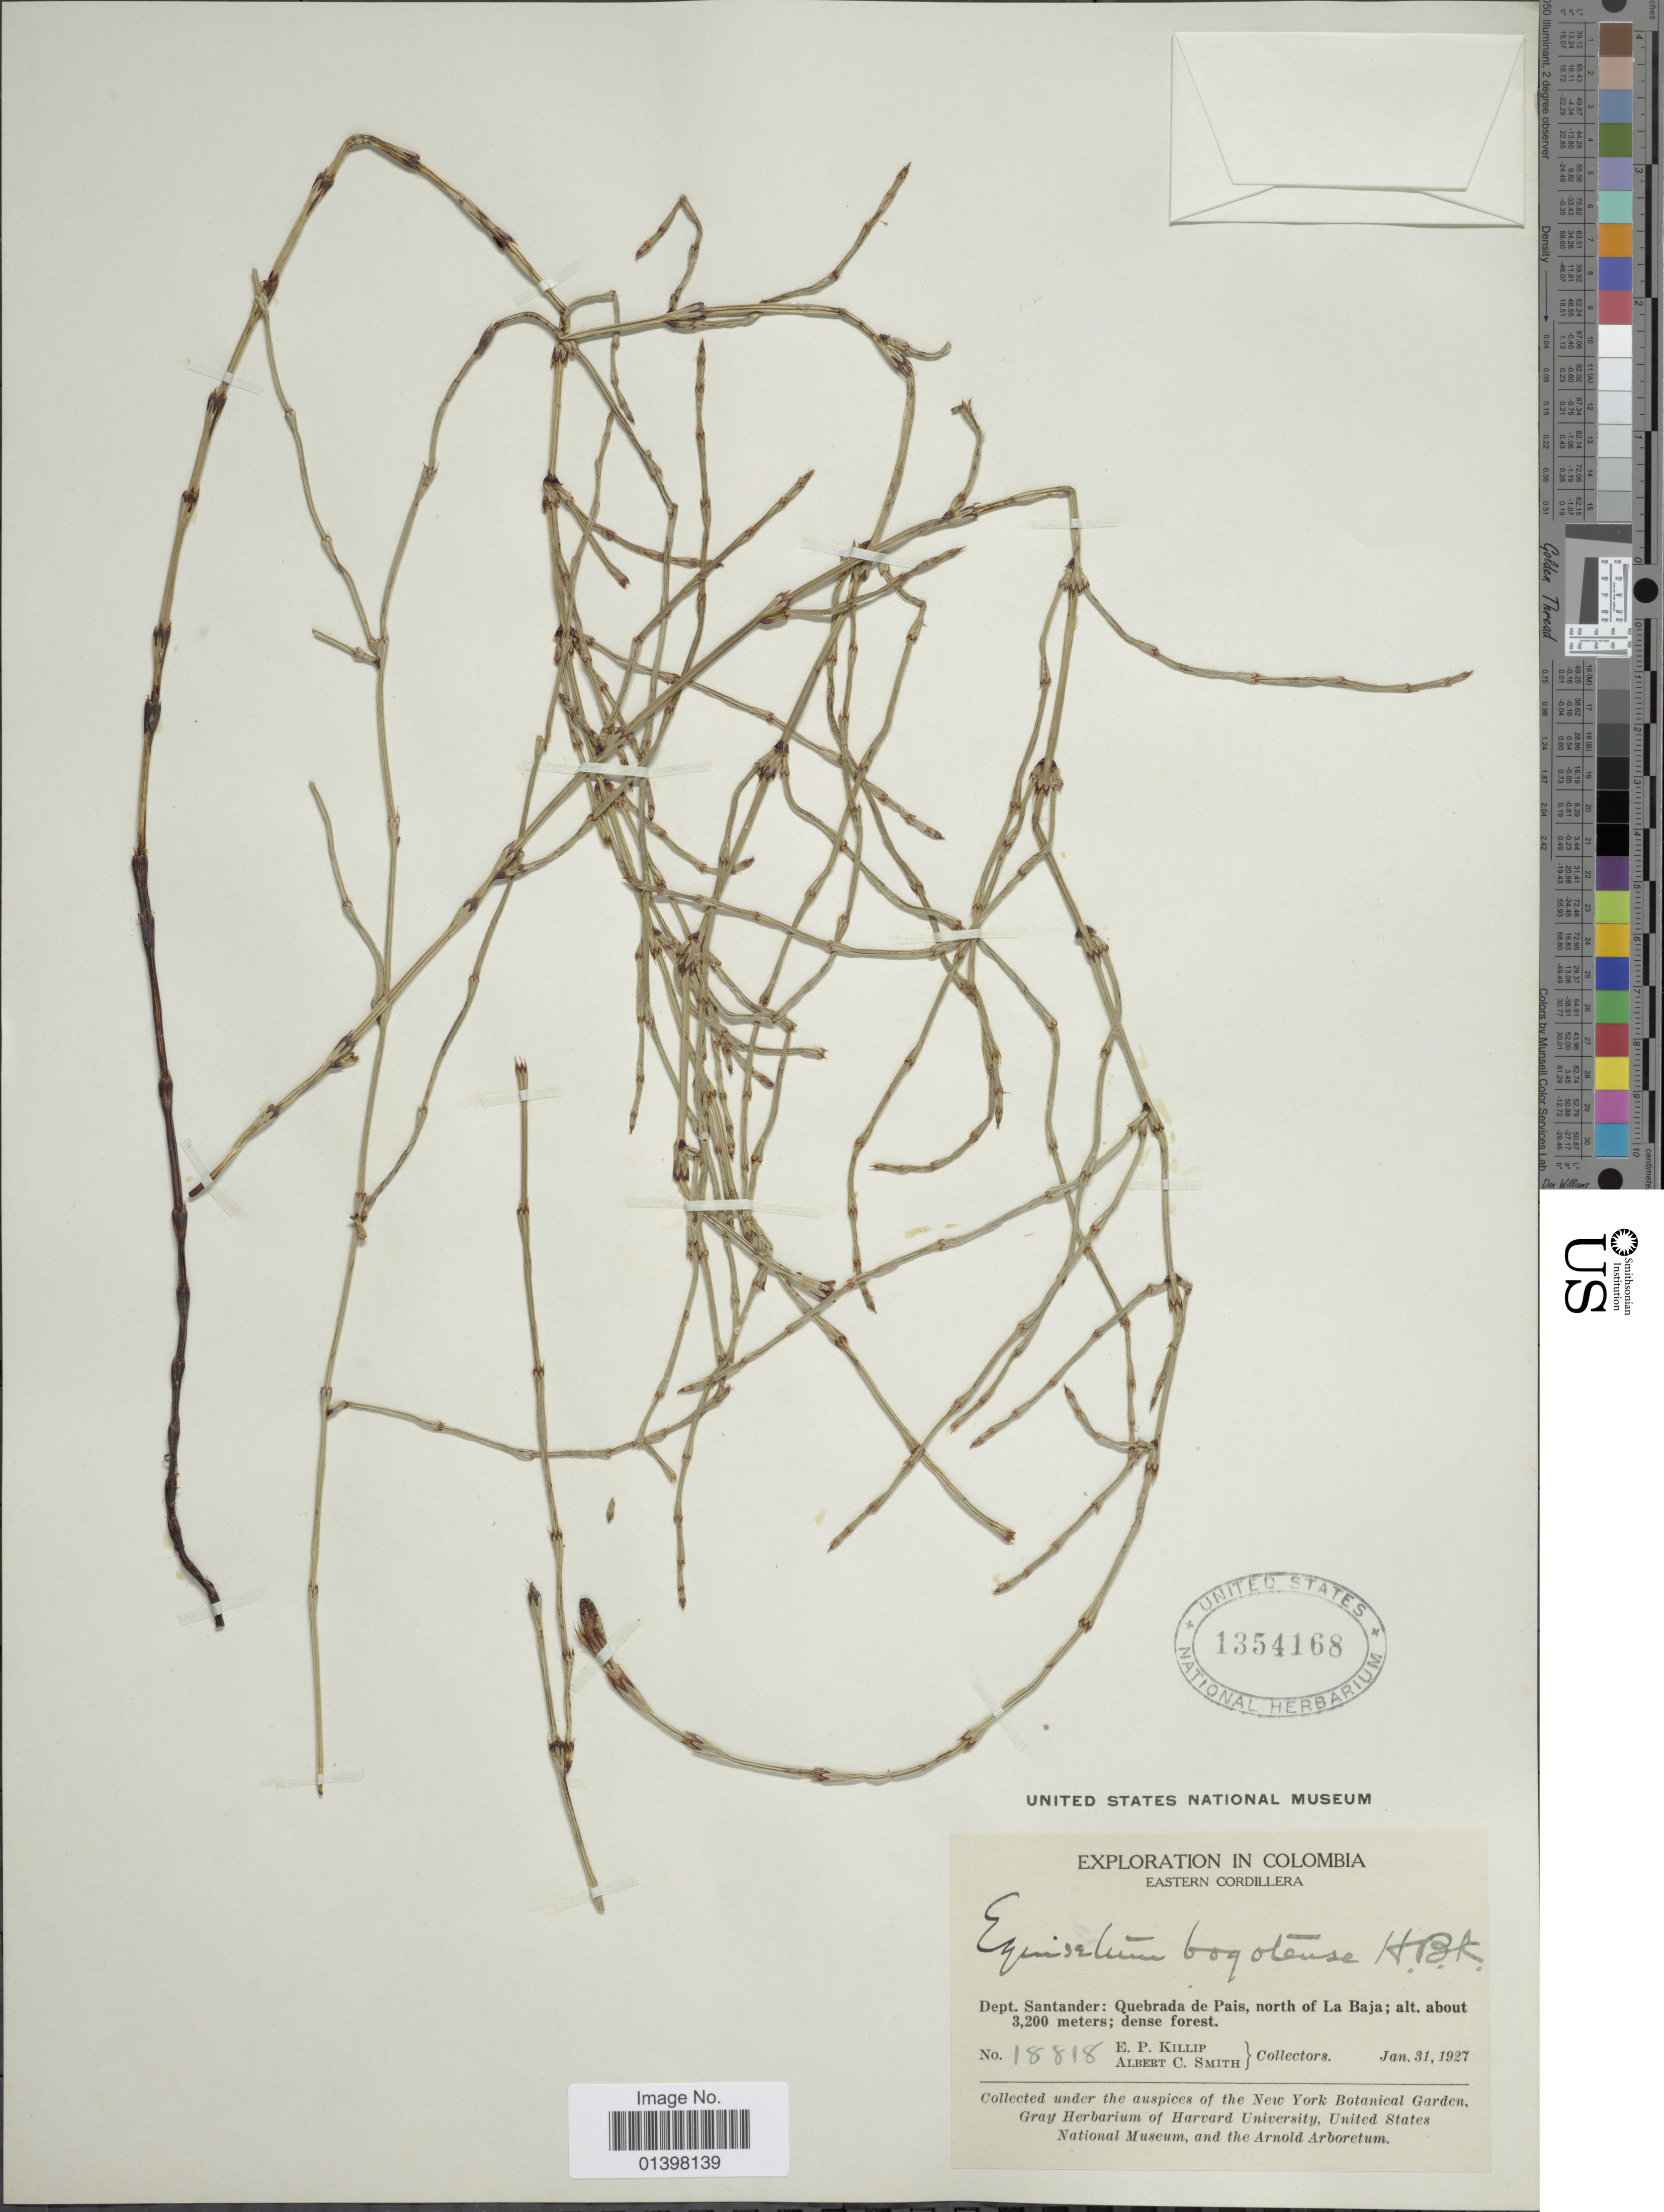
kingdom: Plantae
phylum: Tracheophyta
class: Polypodiopsida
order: Equisetales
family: Equisetaceae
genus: Equisetum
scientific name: Equisetum bogotense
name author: Kunth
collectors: E. P. Killip & A. C. Smith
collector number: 18818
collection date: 1927-01-31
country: Colombia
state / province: Santander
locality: Eastern Cordillera, Quebrada de Pais, north of La Baja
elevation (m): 3200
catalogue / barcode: US 1354168